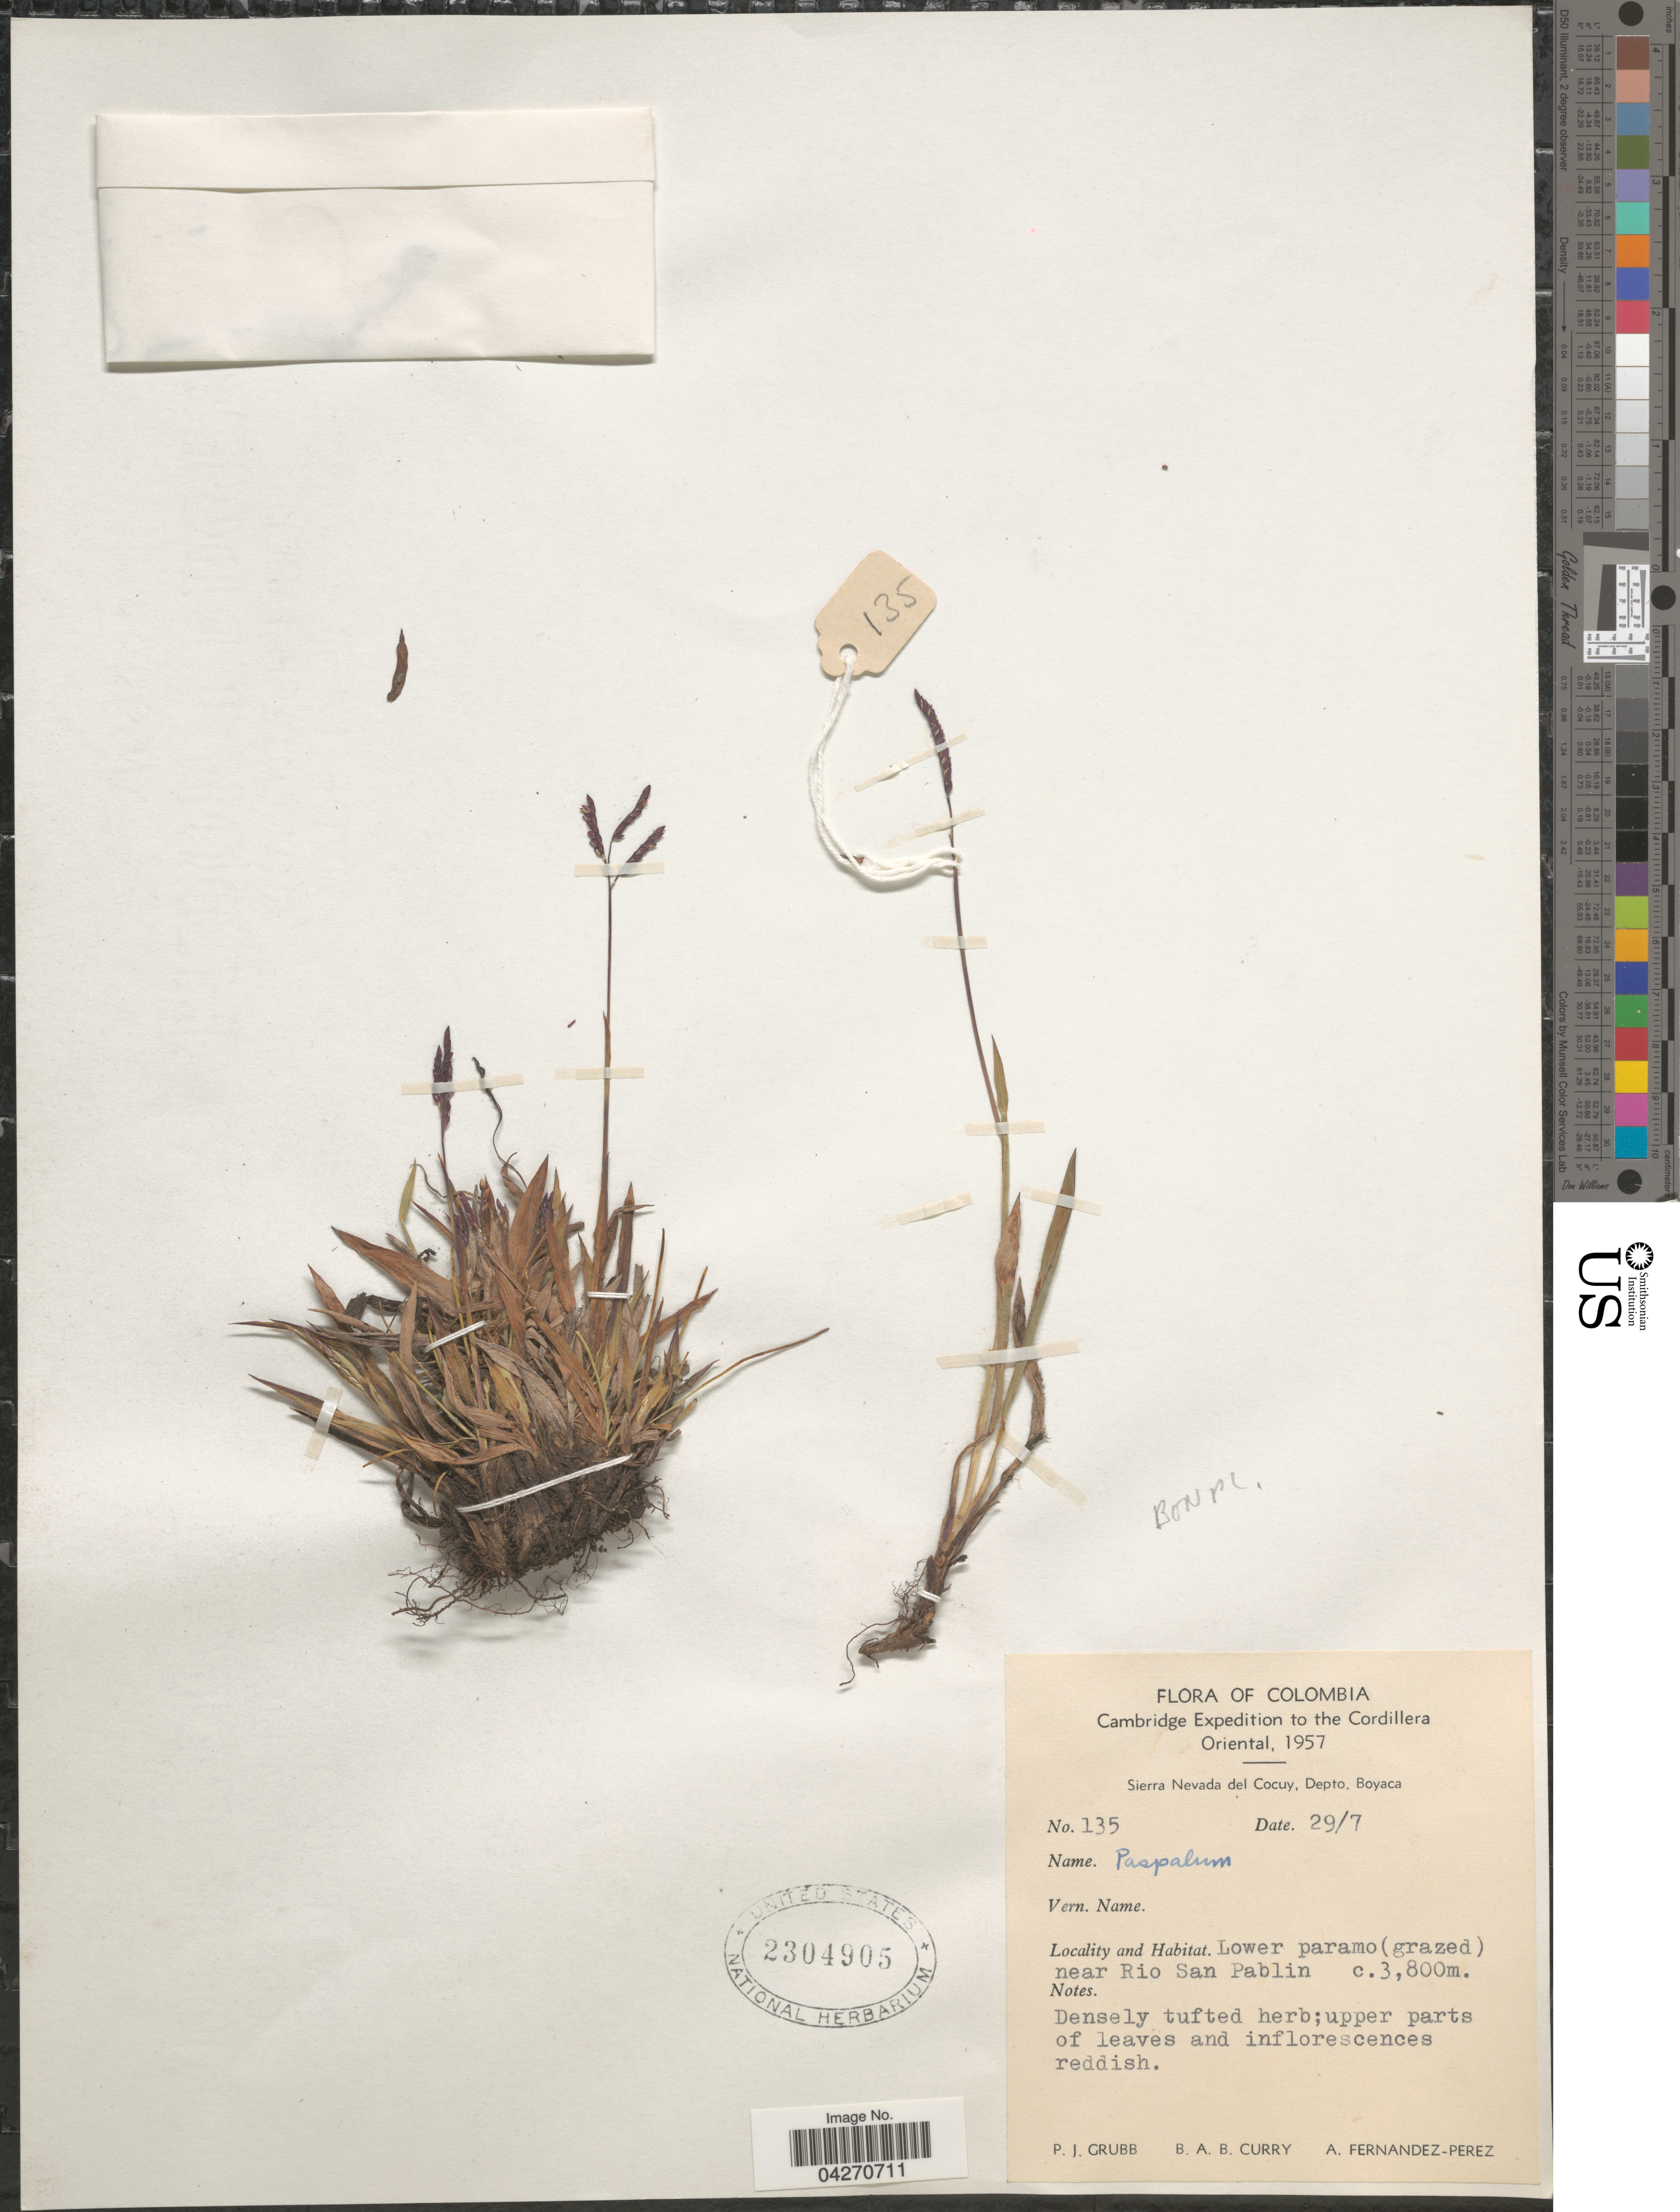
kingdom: Plantae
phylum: Tracheophyta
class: Liliopsida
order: Poales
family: Poaceae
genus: Paspalum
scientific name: Paspalum hirtum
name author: Kunth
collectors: P. J. Grubb, B. A. B. Curry & A. Fernández-Pérez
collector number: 135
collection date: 1957-07-29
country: Colombia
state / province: Boyacá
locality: Cambridge Expedition to the Cordillera Oriental, 1957. Sierra Nevada del Cocuy, Depto. Boyaca. Lower paramo (grazed) near Rio San Pablin.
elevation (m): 3800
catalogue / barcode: US 2304905